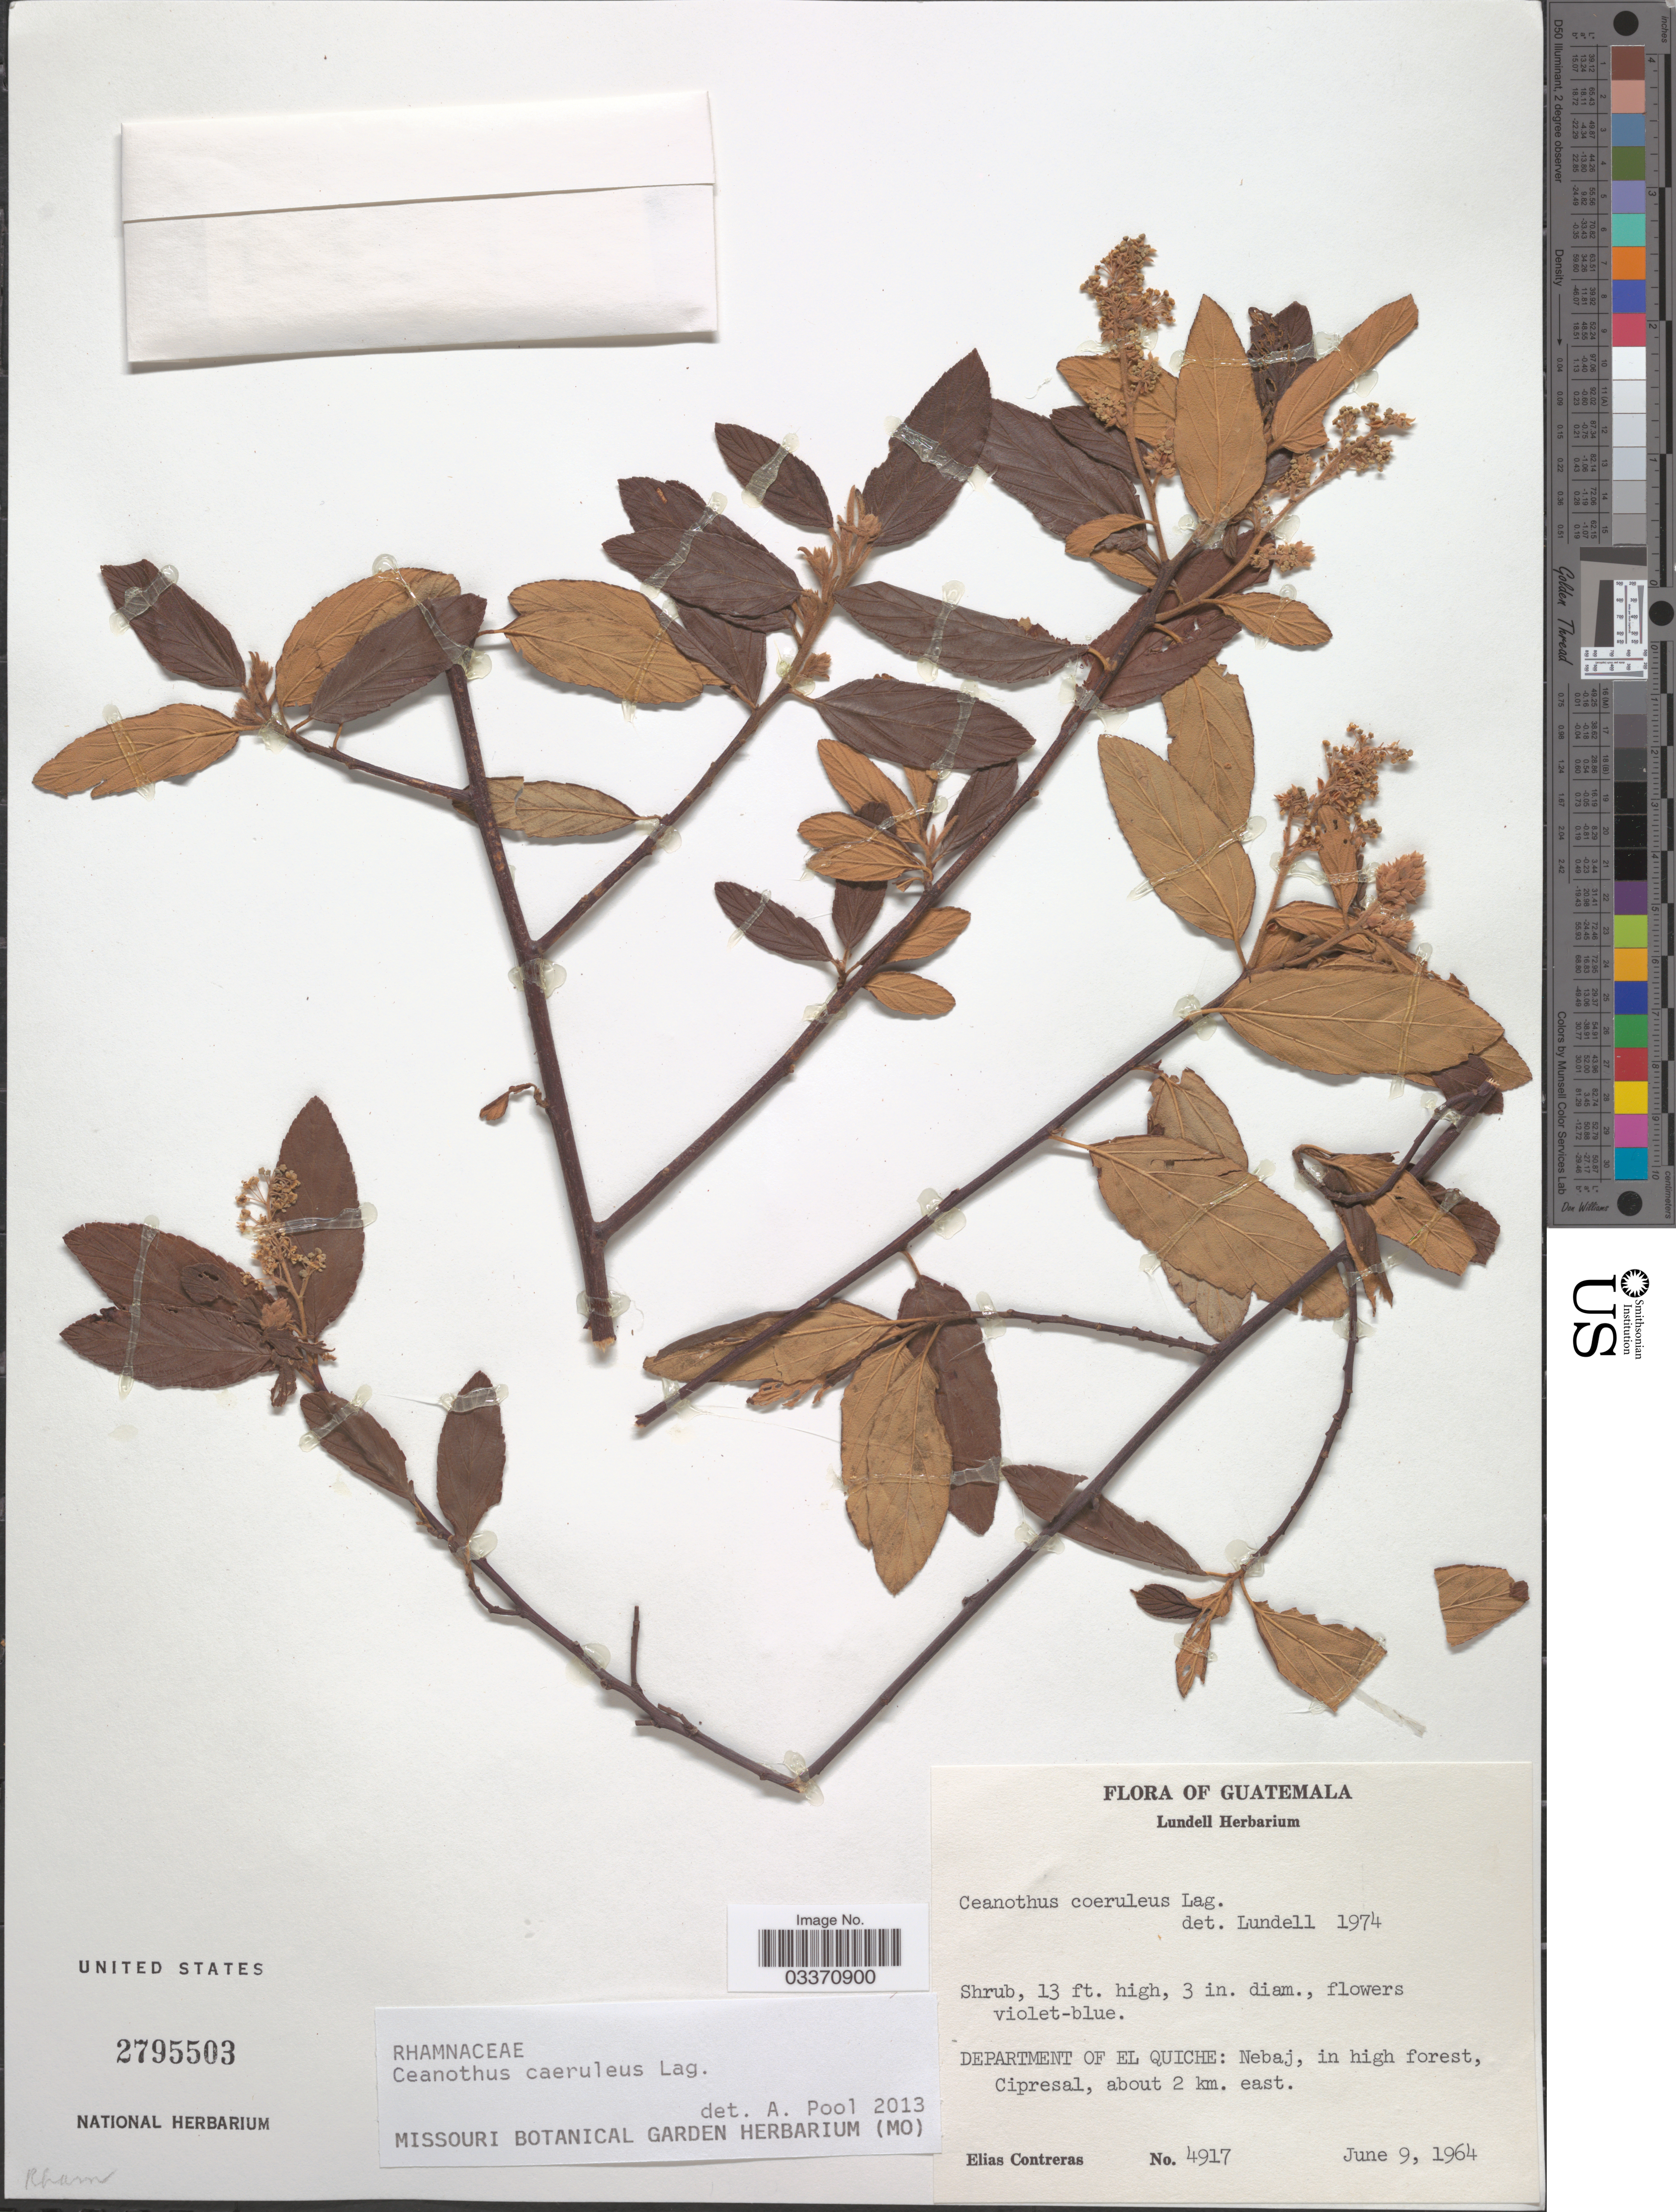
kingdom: Plantae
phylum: Tracheophyta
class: Magnoliopsida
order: Rosales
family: Rhamnaceae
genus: Ceanothus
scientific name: Ceanothus caeruleus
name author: Lag.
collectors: E. Contreras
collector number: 4917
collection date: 1964-06-09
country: Guatemala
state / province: El Quiché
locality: Department of El Quiche: Nebaj, Cipresal, about 2 km. east.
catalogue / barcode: US 2795503